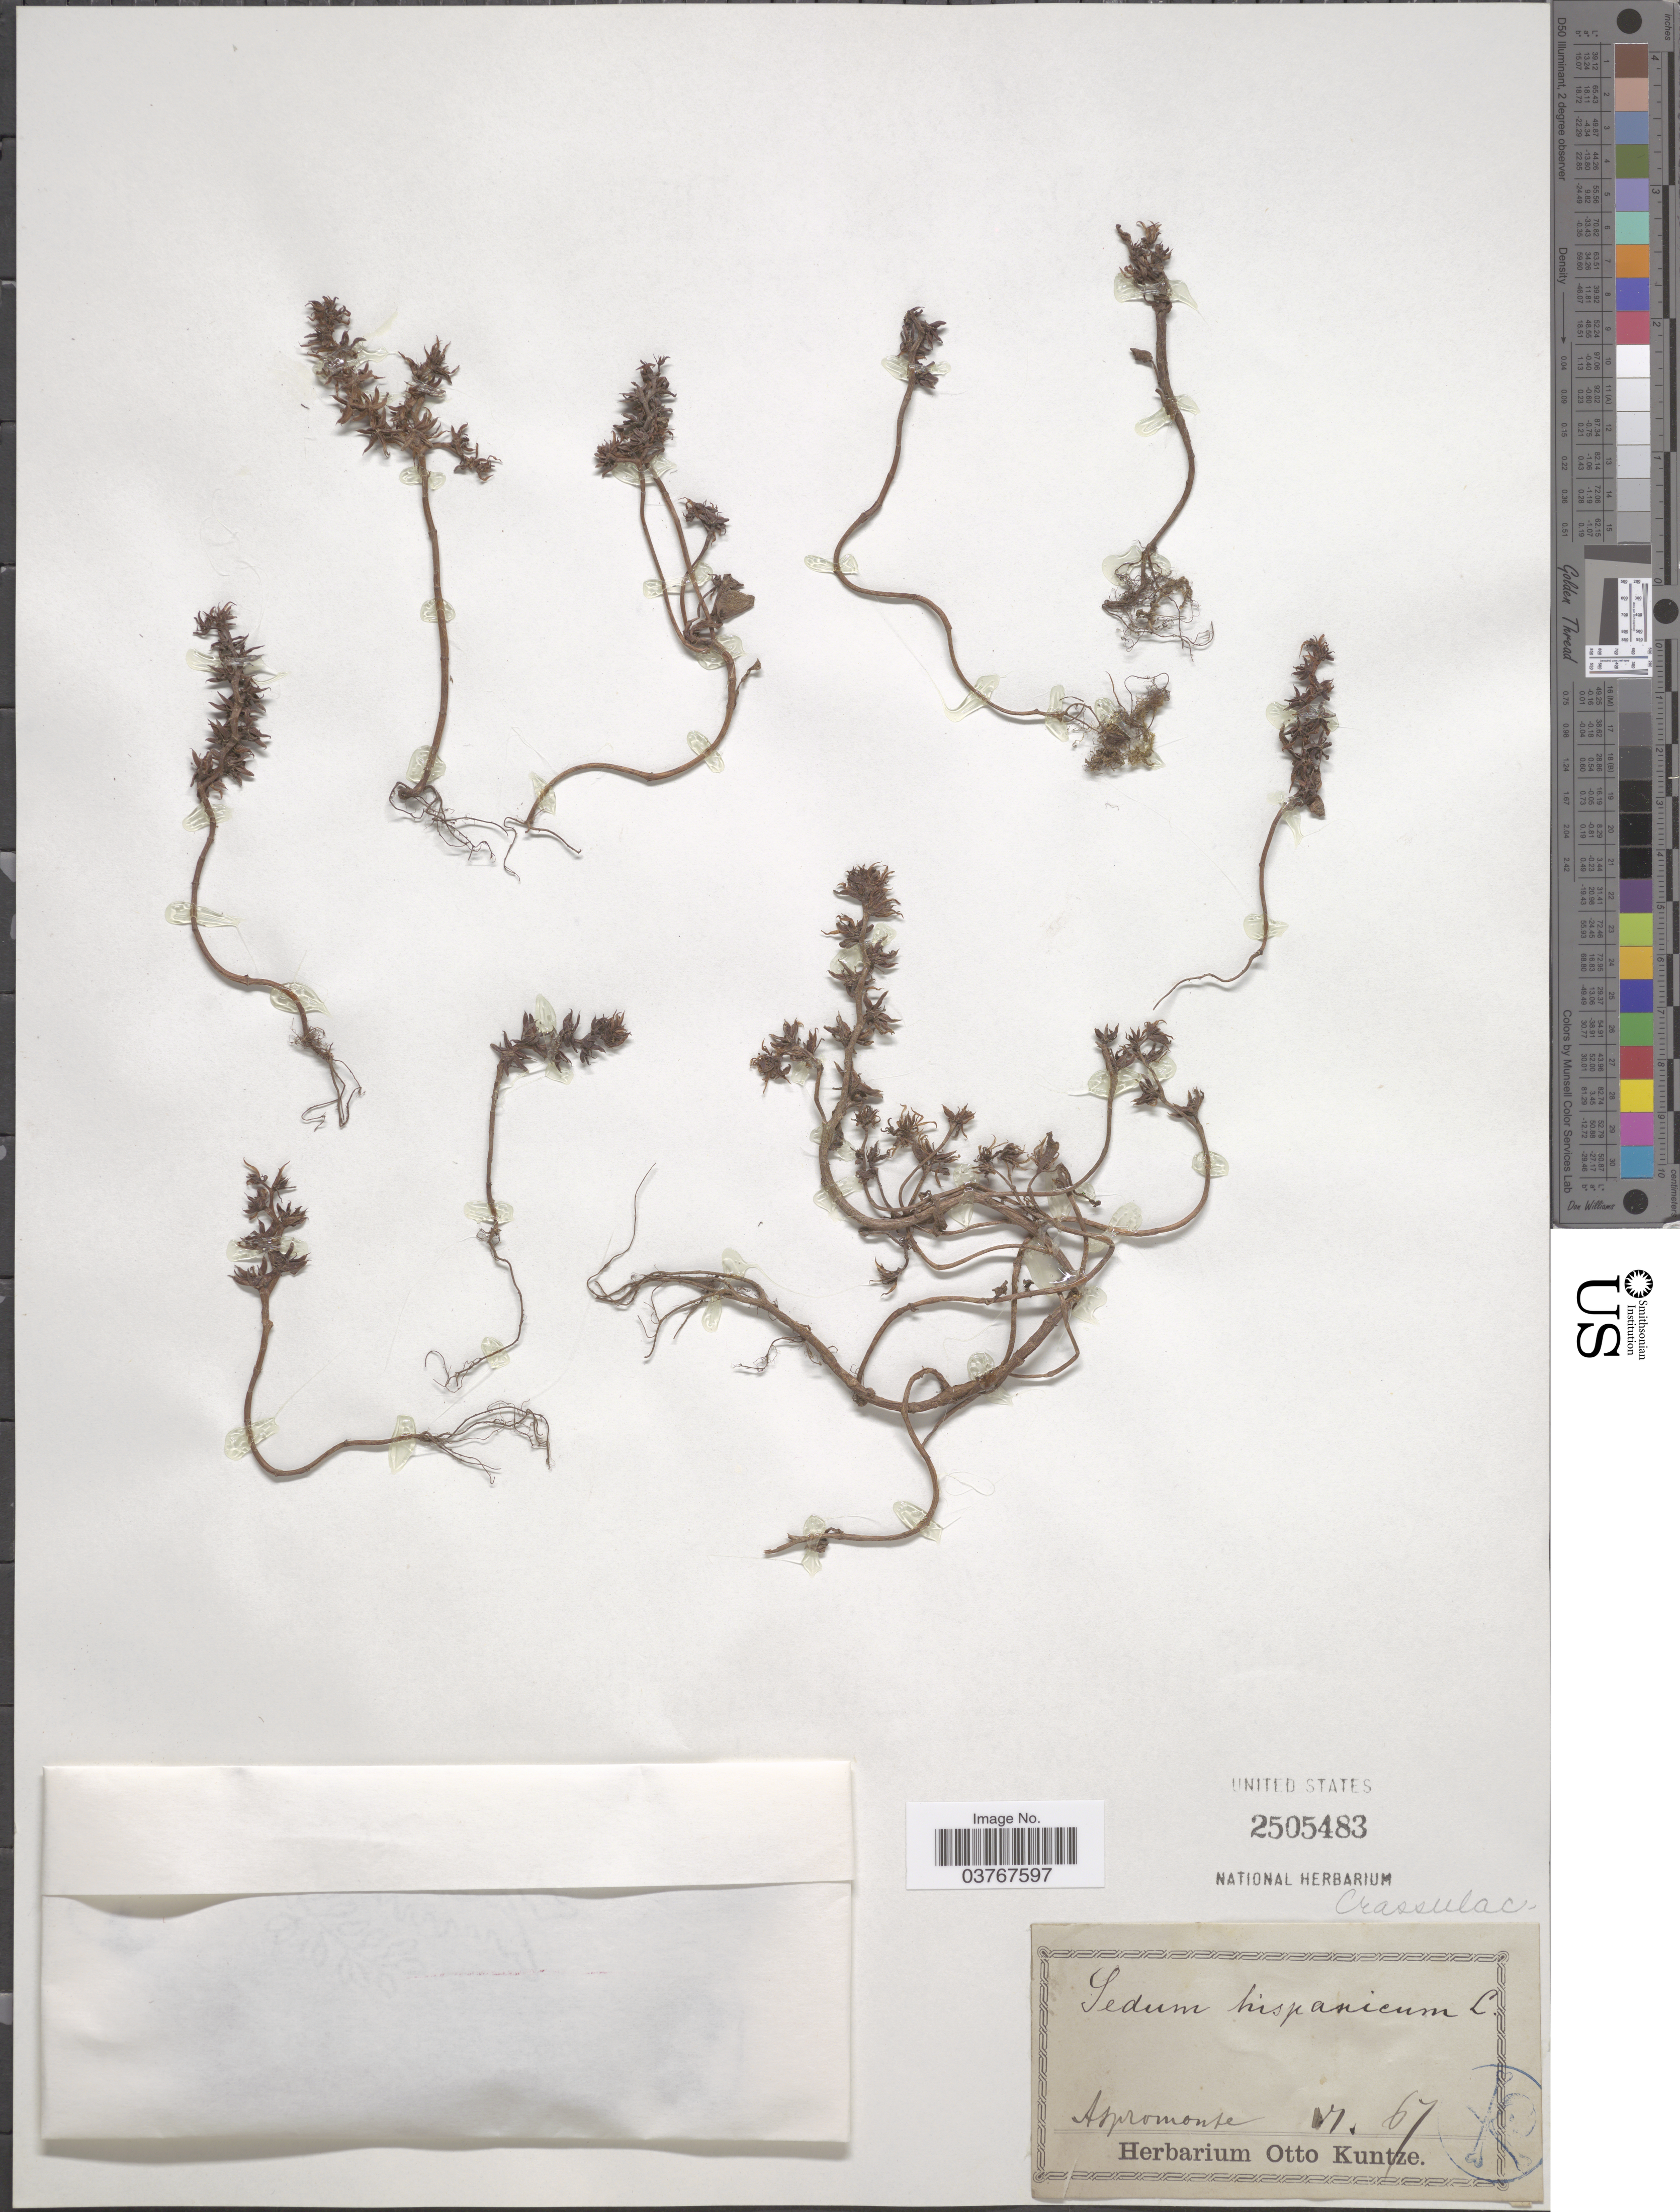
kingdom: Plantae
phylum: Tracheophyta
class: Magnoliopsida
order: Saxifragales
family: Crassulaceae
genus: Sedum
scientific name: Sedum hispanicum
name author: L.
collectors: ex herb. Otto Kuntze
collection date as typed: Transcribed d/m/y: /6/67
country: Italy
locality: Aspromonte.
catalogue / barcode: US 2505483